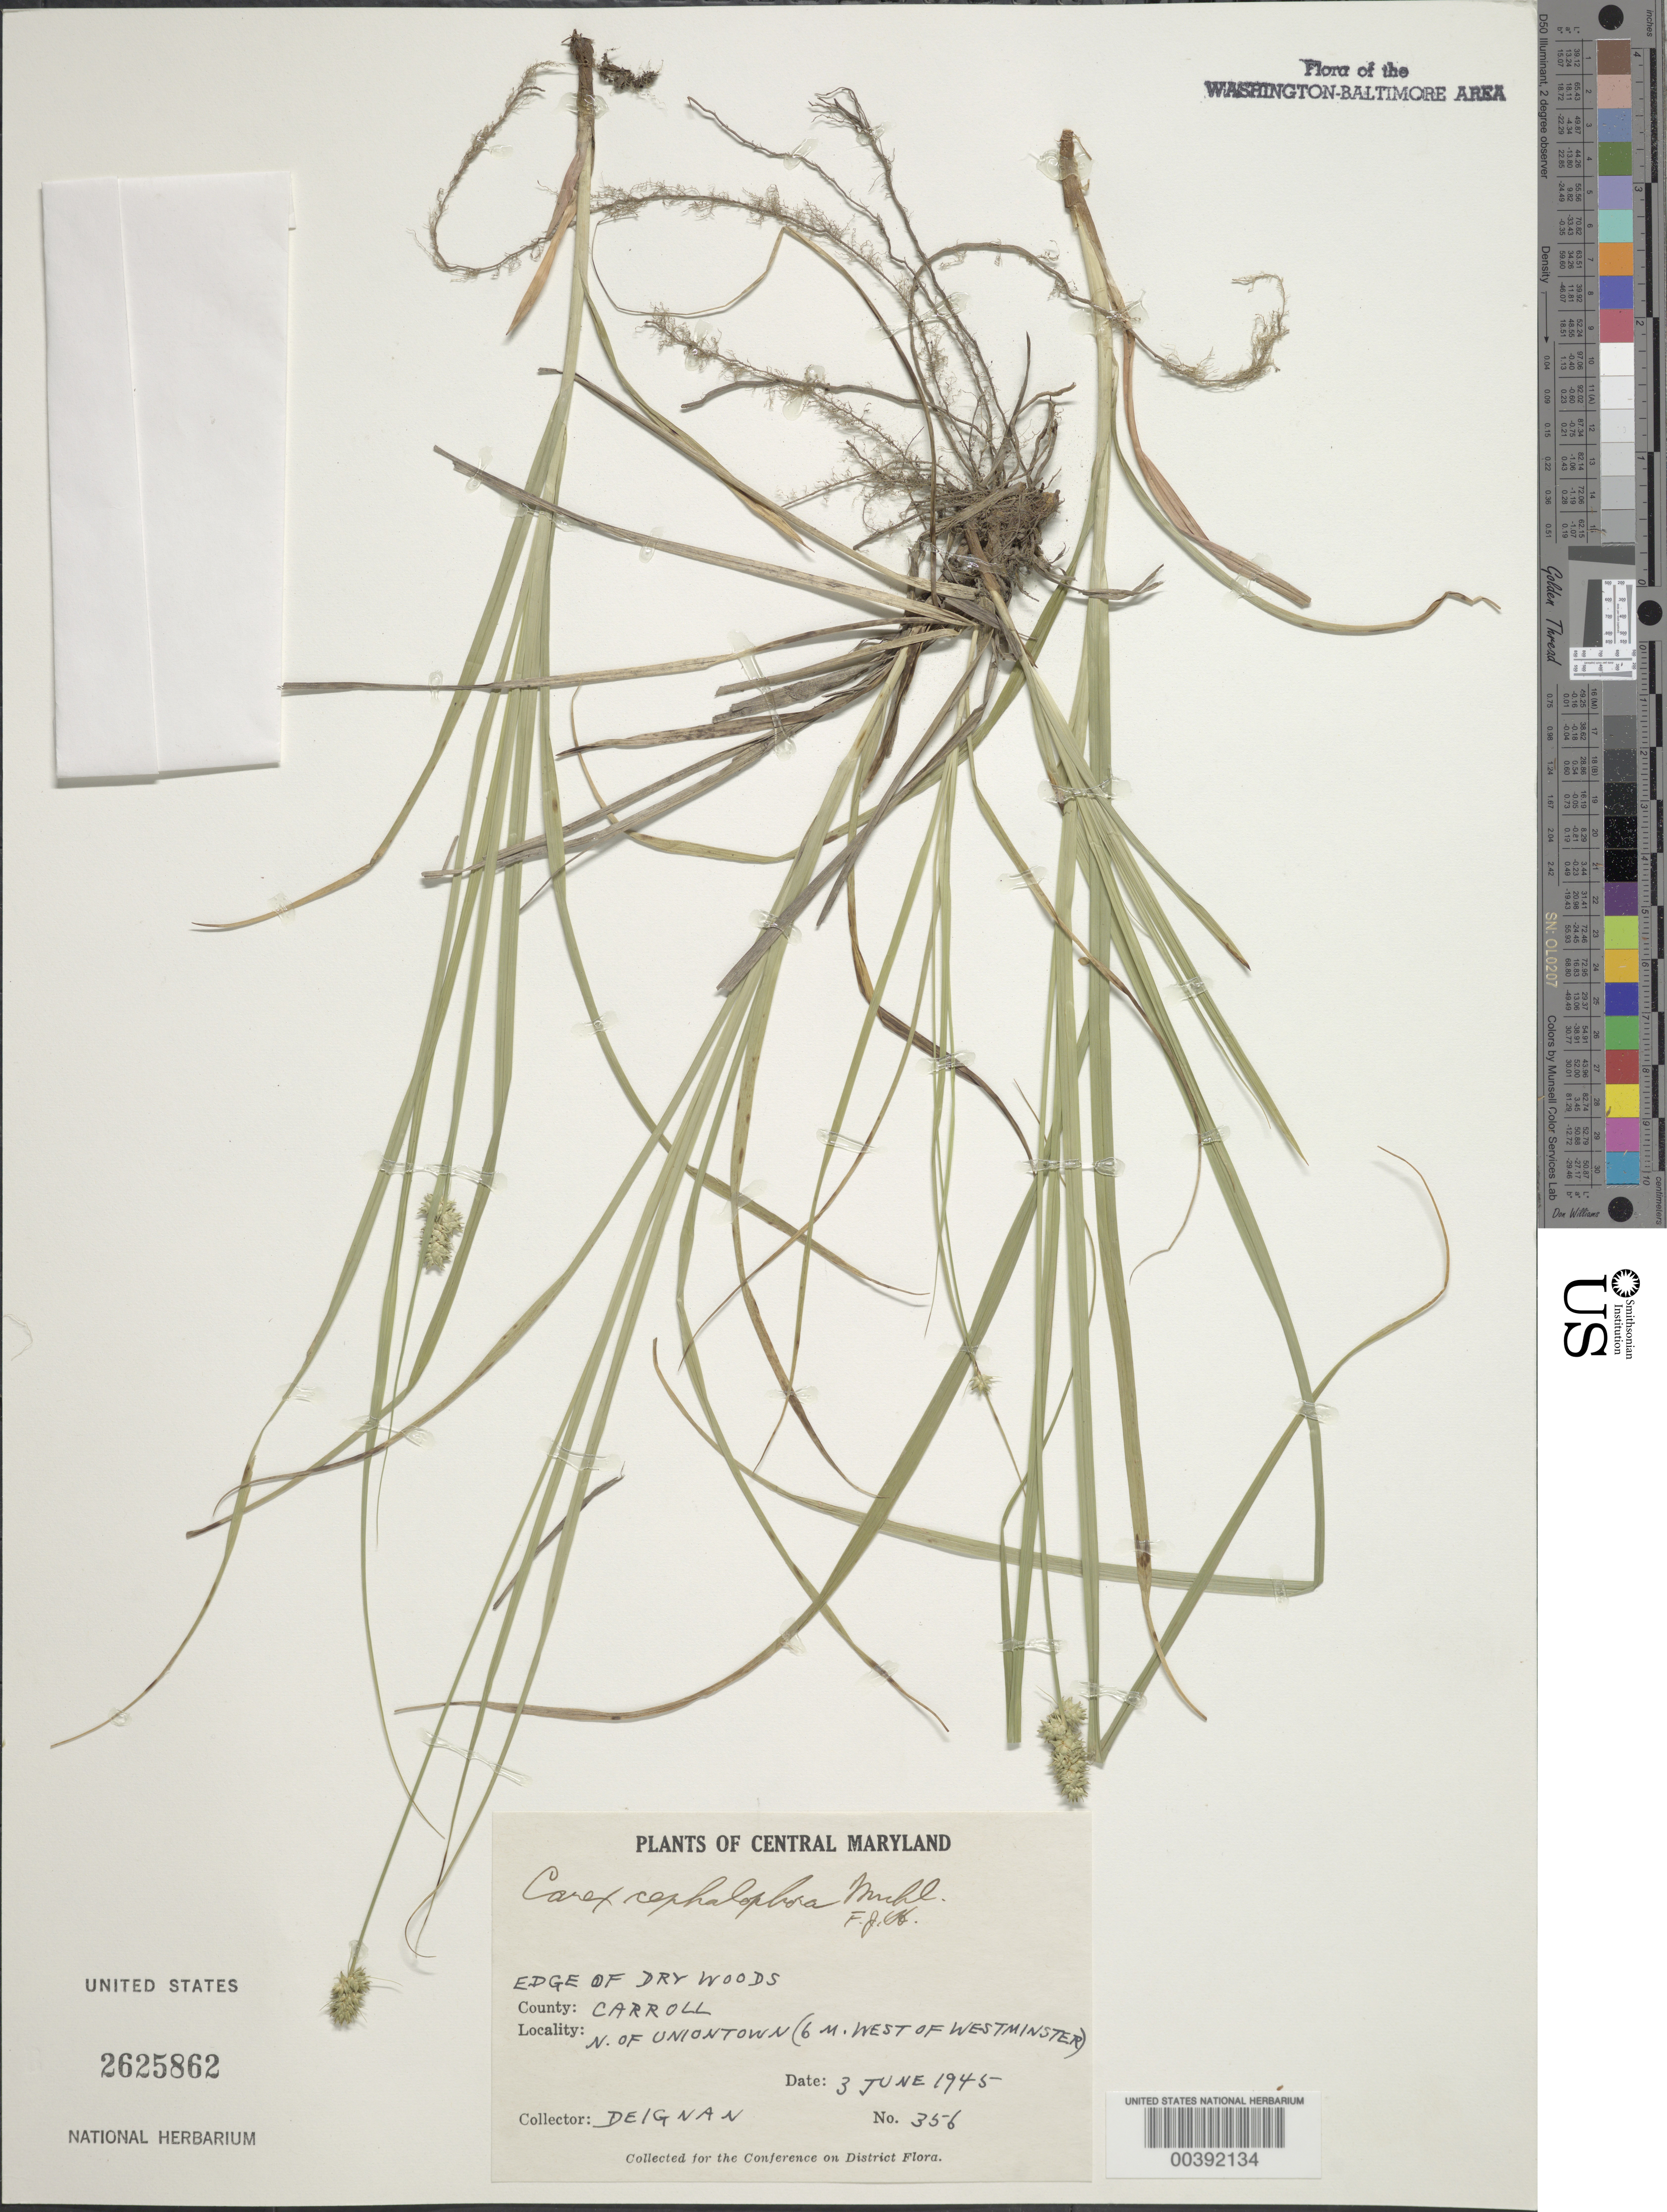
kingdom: Plantae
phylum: Tracheophyta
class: Liliopsida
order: Poales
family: Cyperaceae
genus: Carex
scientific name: Carex cephalophora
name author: Muhl. ex Willd.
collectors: H. Deignan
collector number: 356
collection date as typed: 03 Jun 1945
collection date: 1945-06-03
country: United States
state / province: Maryland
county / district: Carroll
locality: North of Uniontown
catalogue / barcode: US 2625862